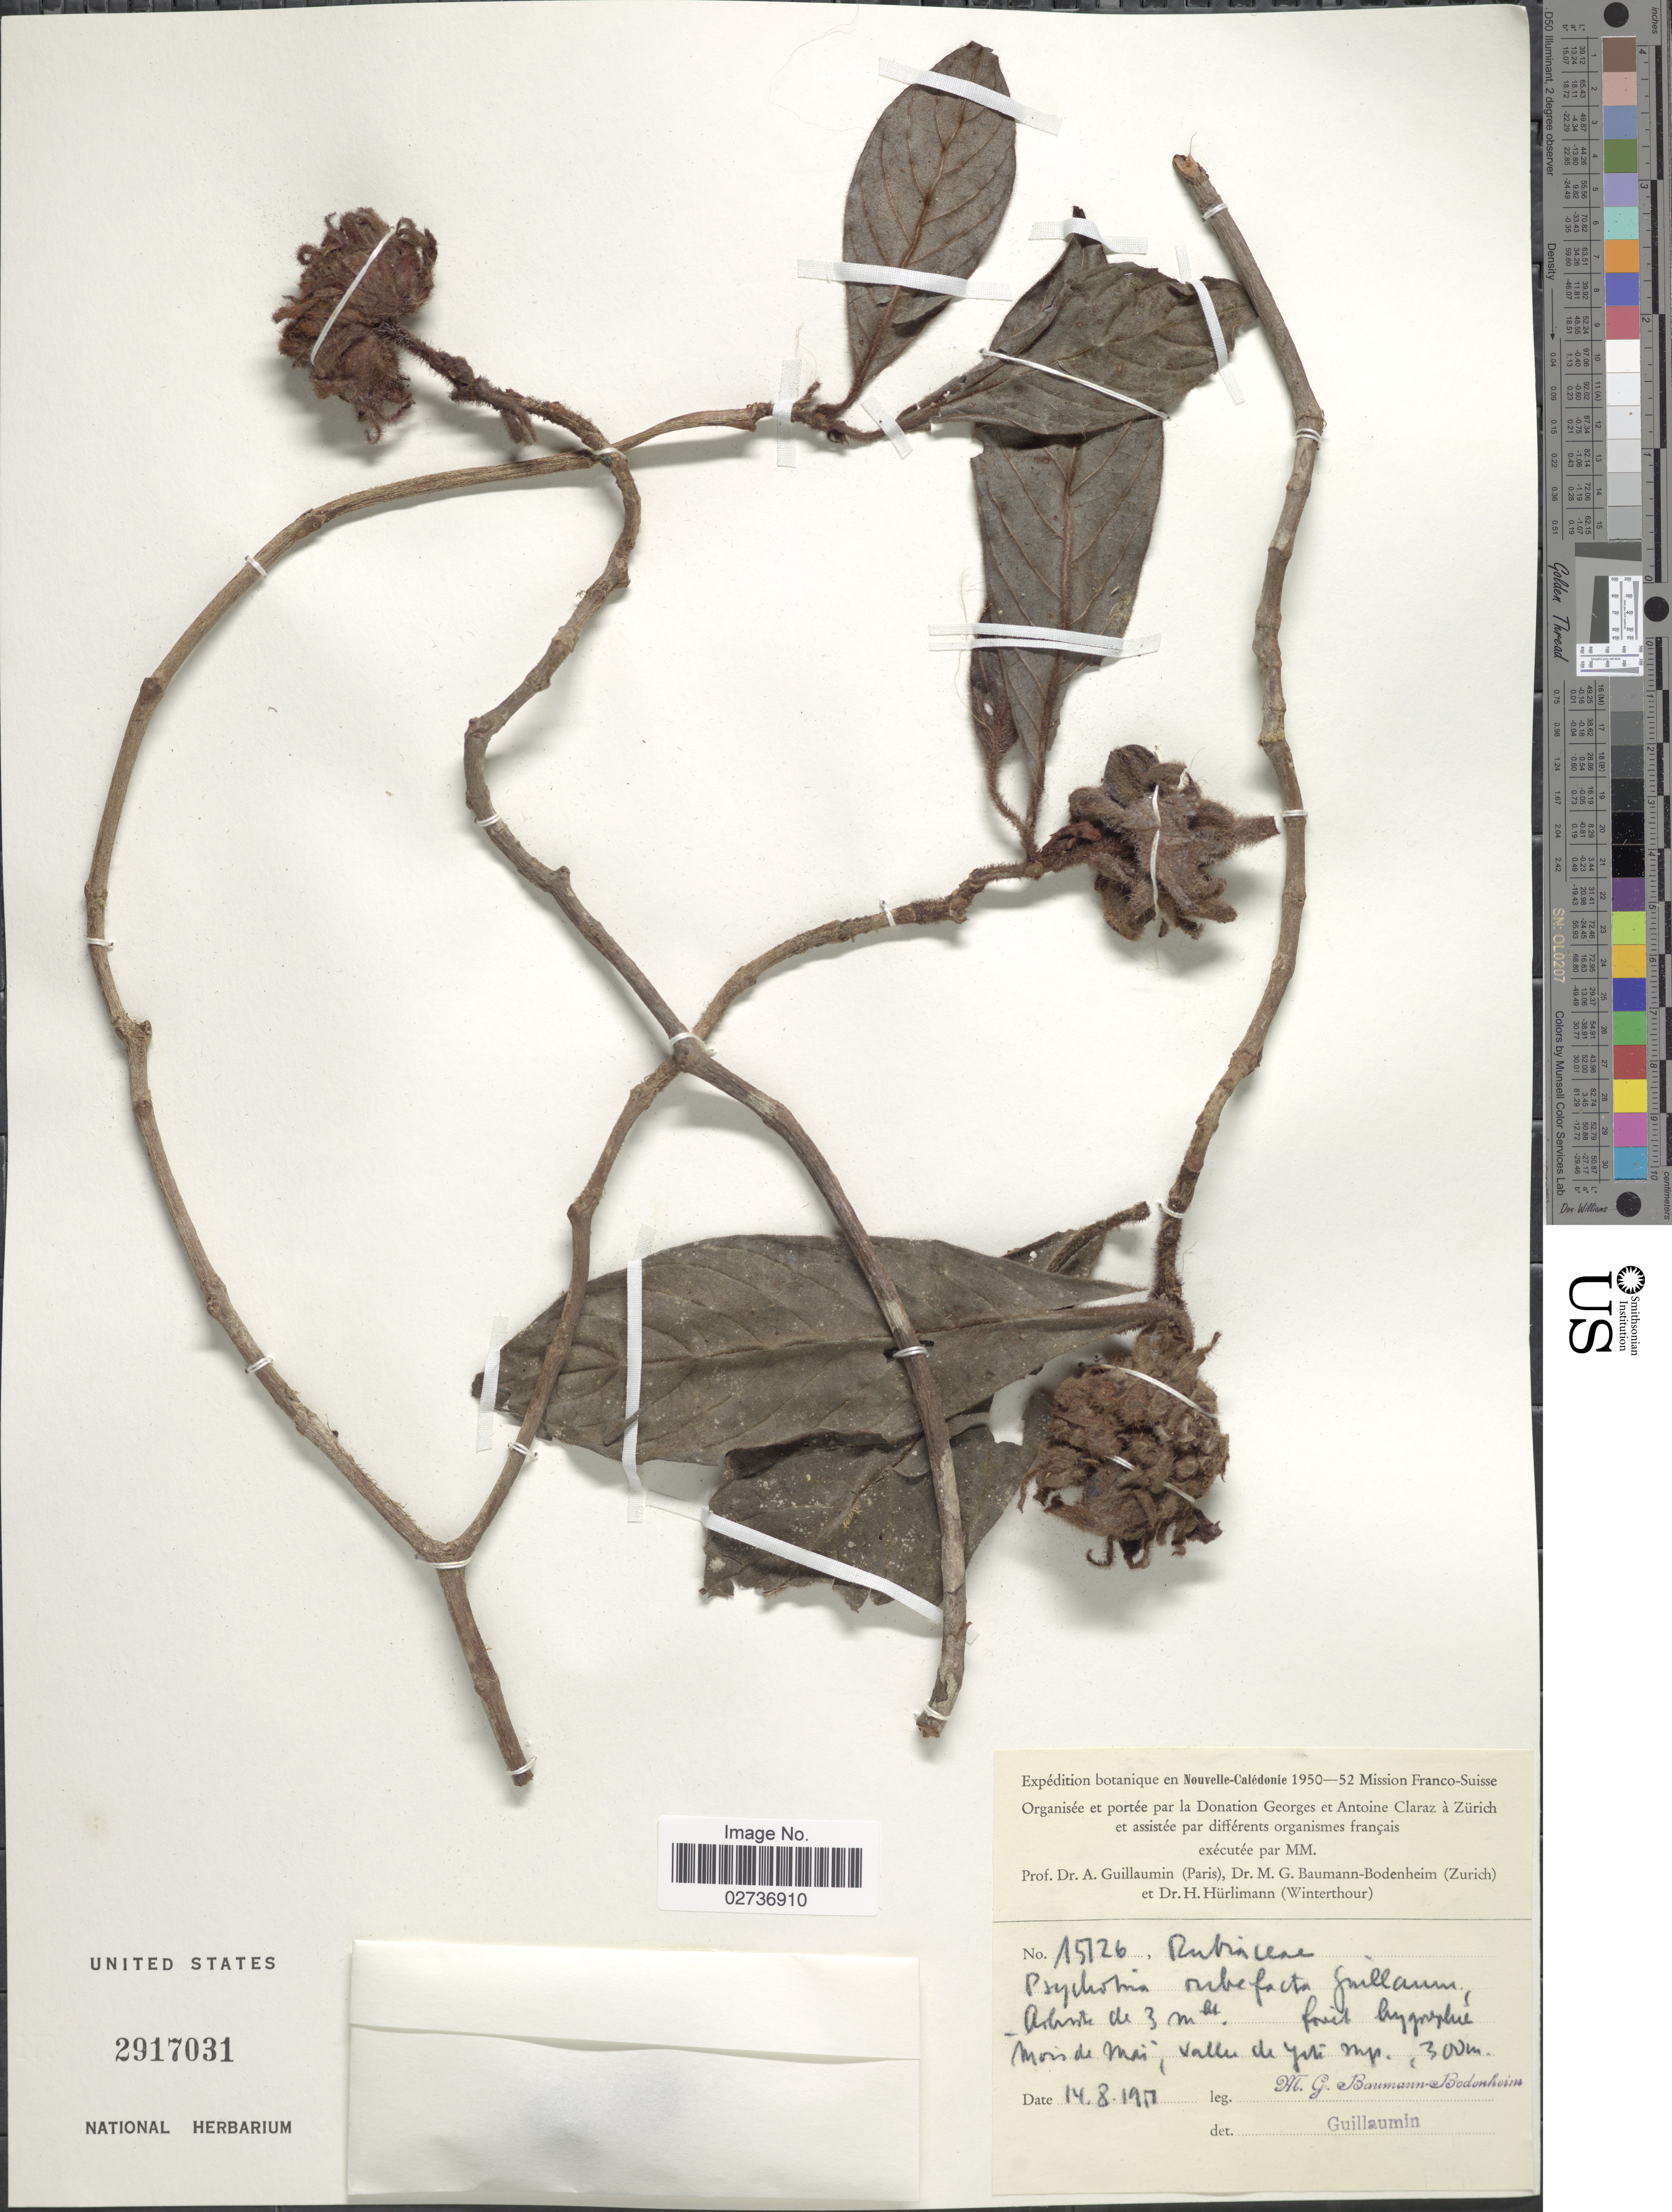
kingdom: Plantae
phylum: Tracheophyta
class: Magnoliopsida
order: Gentianales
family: Rubiaceae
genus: Psychotria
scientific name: Psychotria rubefacta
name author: (S. Moore) Guillaumin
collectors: M. G. Baumann-Bodenheim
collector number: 15126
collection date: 1950-08-14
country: New Caledonia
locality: Mois de Mai, Vallee de Yeti Mp. [interpreted]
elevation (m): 300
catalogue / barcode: US 2917031